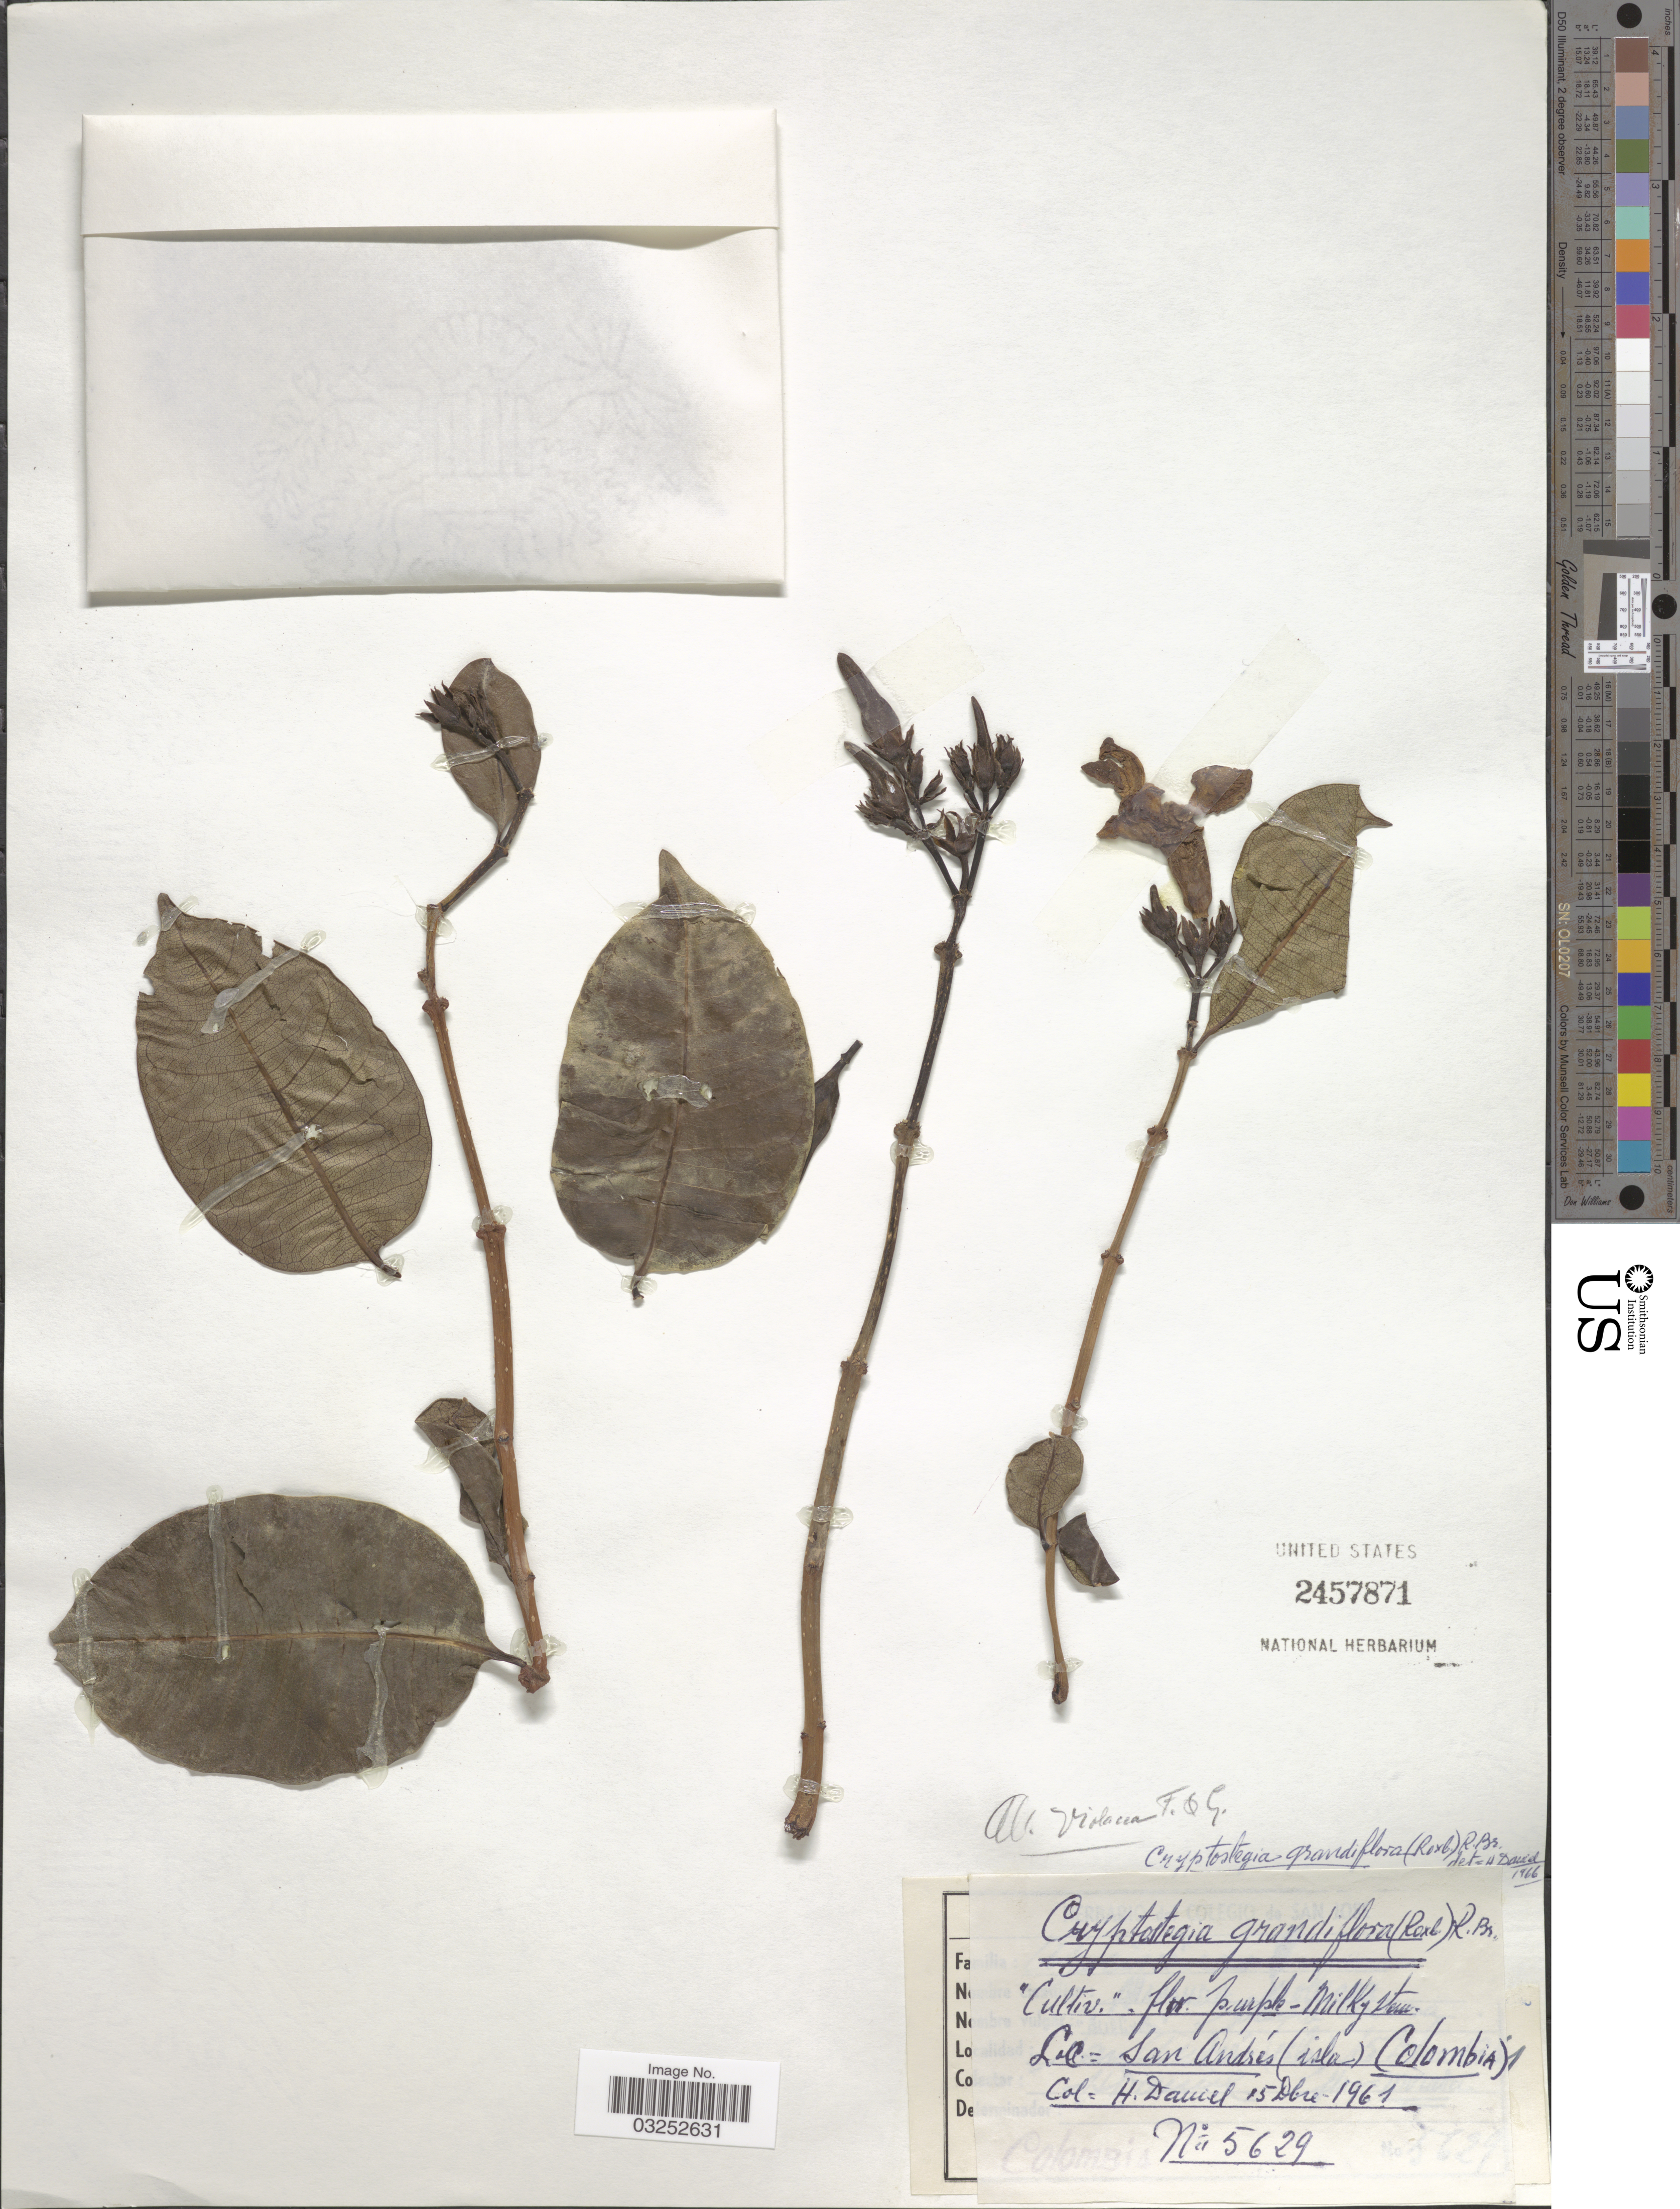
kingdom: Plantae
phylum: Tracheophyta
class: Magnoliopsida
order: Gentianales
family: Apocynaceae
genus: Cryptostegia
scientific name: Cryptostegia grandiflora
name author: Roxb. ex R. Br.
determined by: Daniel, H.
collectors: H. Daniel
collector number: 5629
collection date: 1961-12-15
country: Colombia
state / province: San Andres y Providencia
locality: San Andrés (isla).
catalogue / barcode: US 2457871